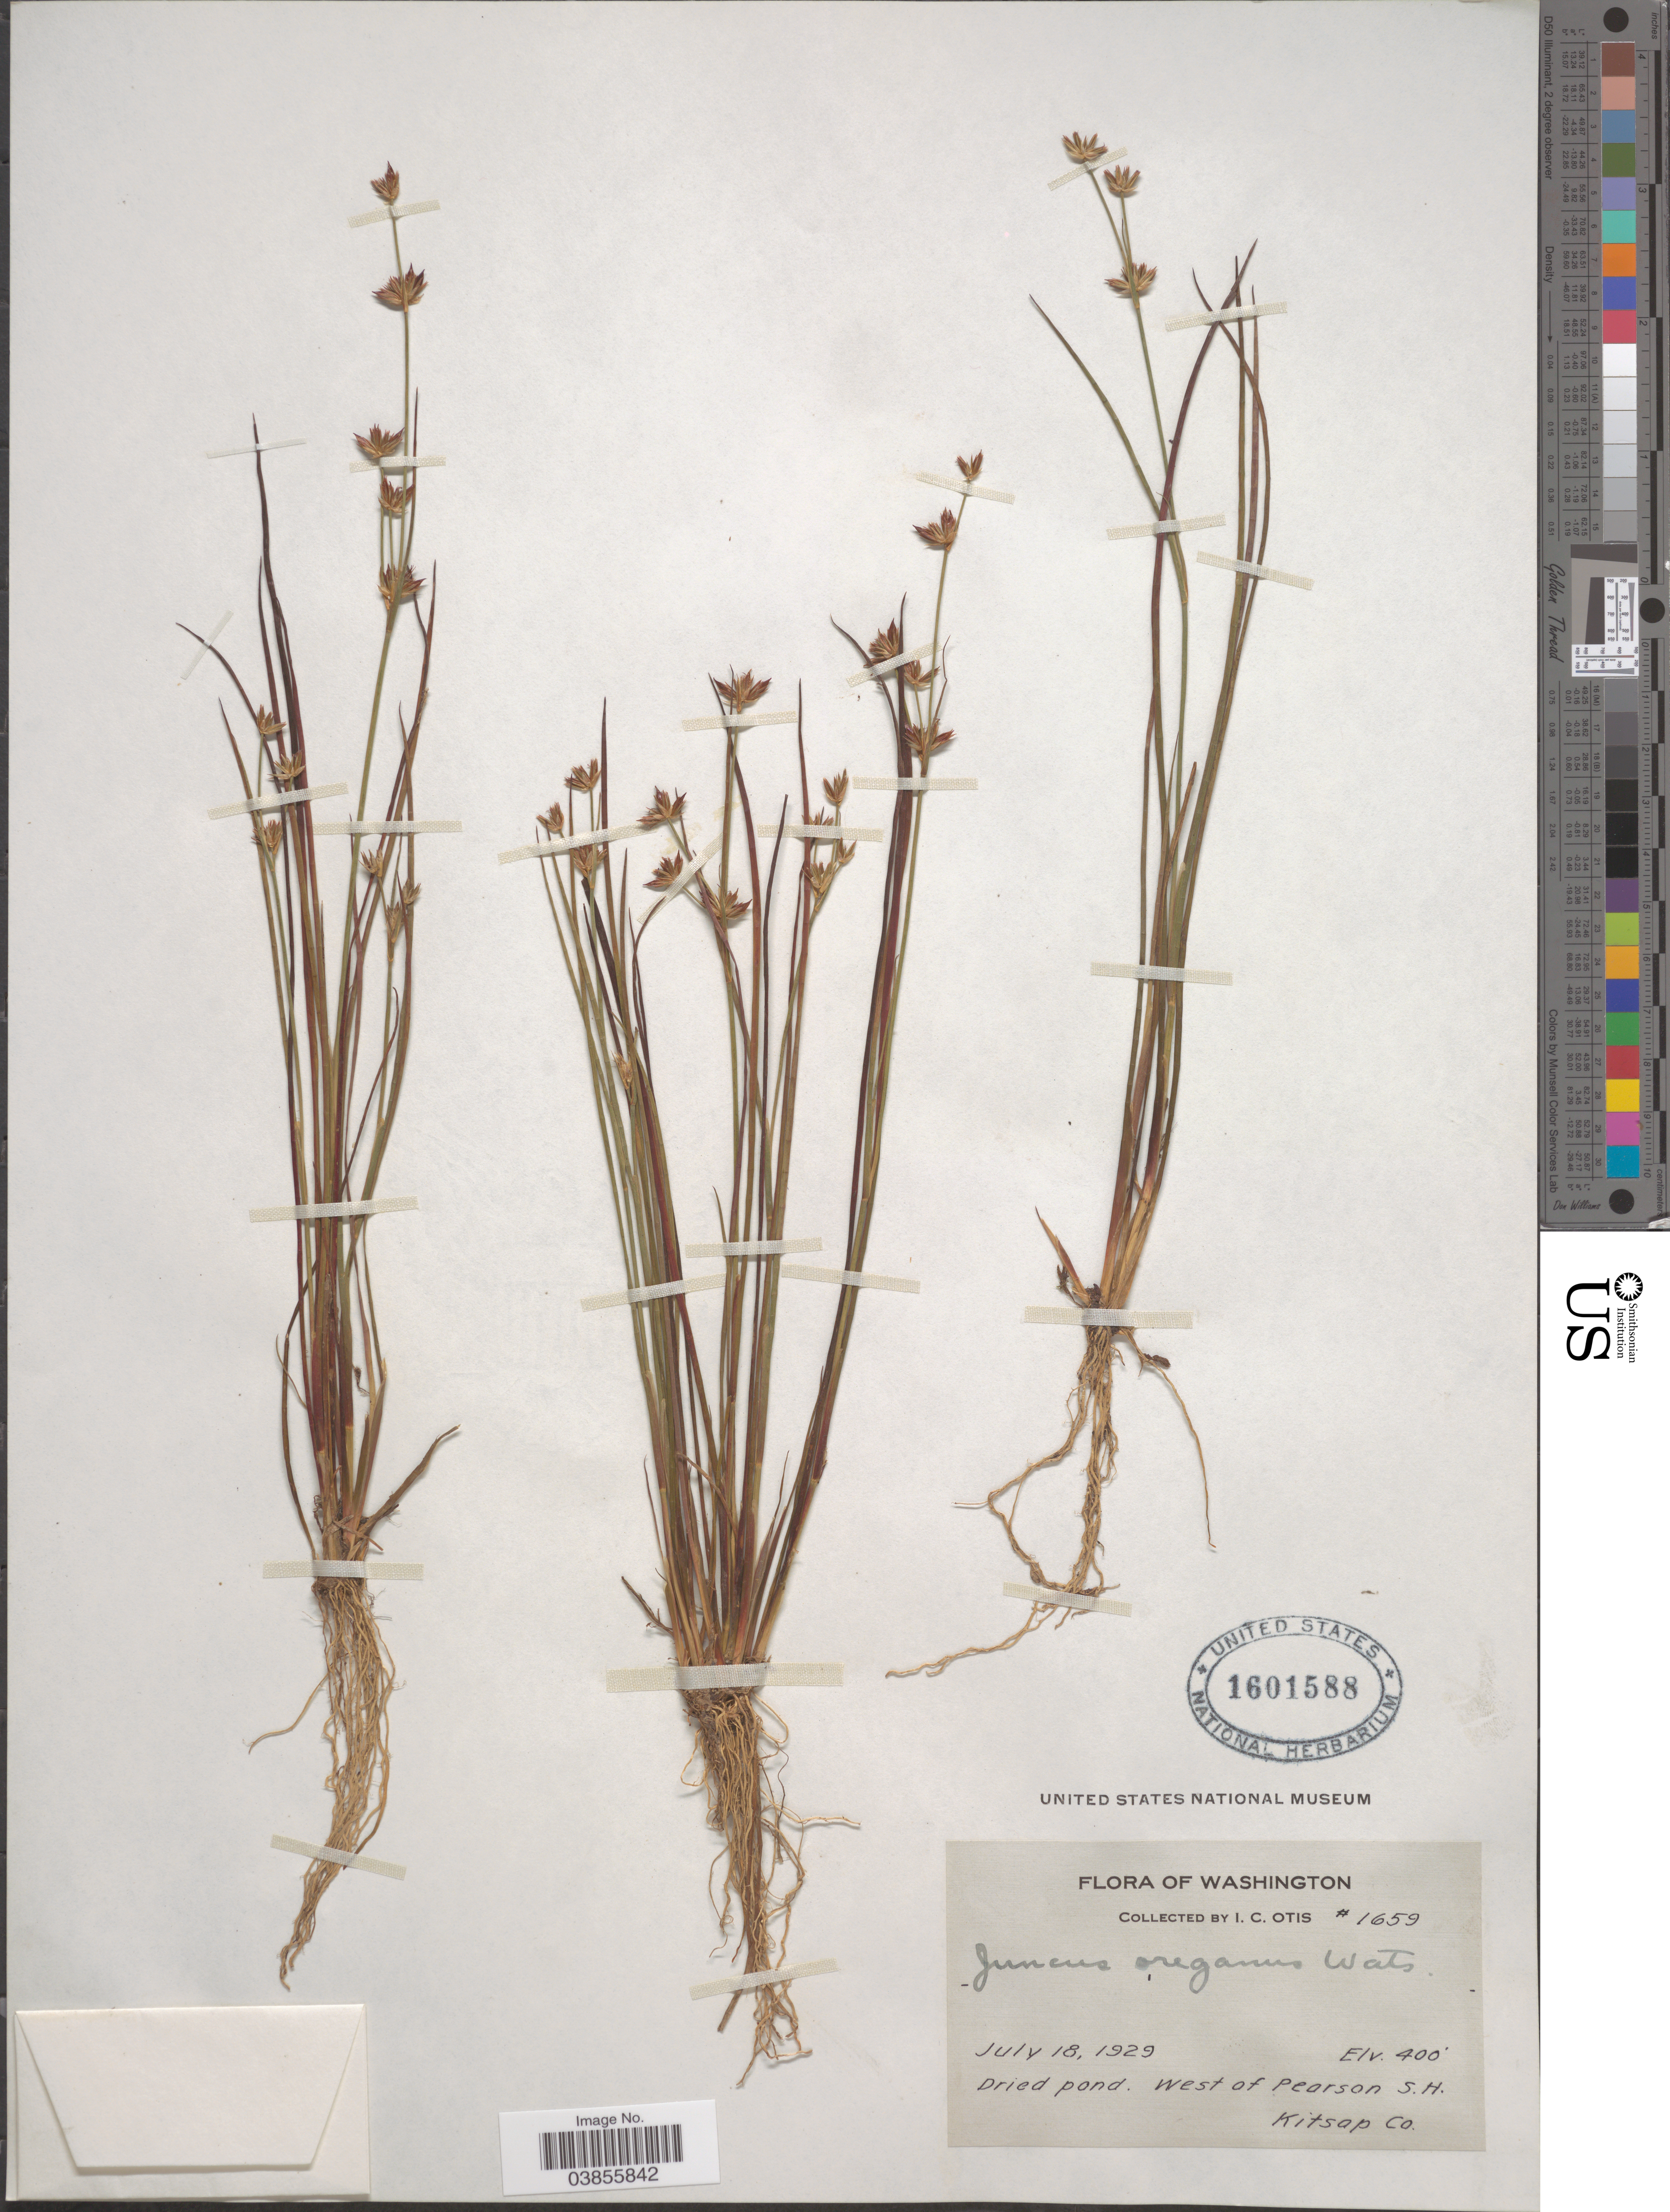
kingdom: Plantae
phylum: Tracheophyta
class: Liliopsida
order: Poales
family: Juncaceae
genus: Juncus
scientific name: Juncus oreganus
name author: S. Watson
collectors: I. C. Otis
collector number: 1659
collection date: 1929-07-18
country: United States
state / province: Washington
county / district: Kitsap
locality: West of Pearson S. H. Kitsap Co.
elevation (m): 122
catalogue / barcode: US 1601588